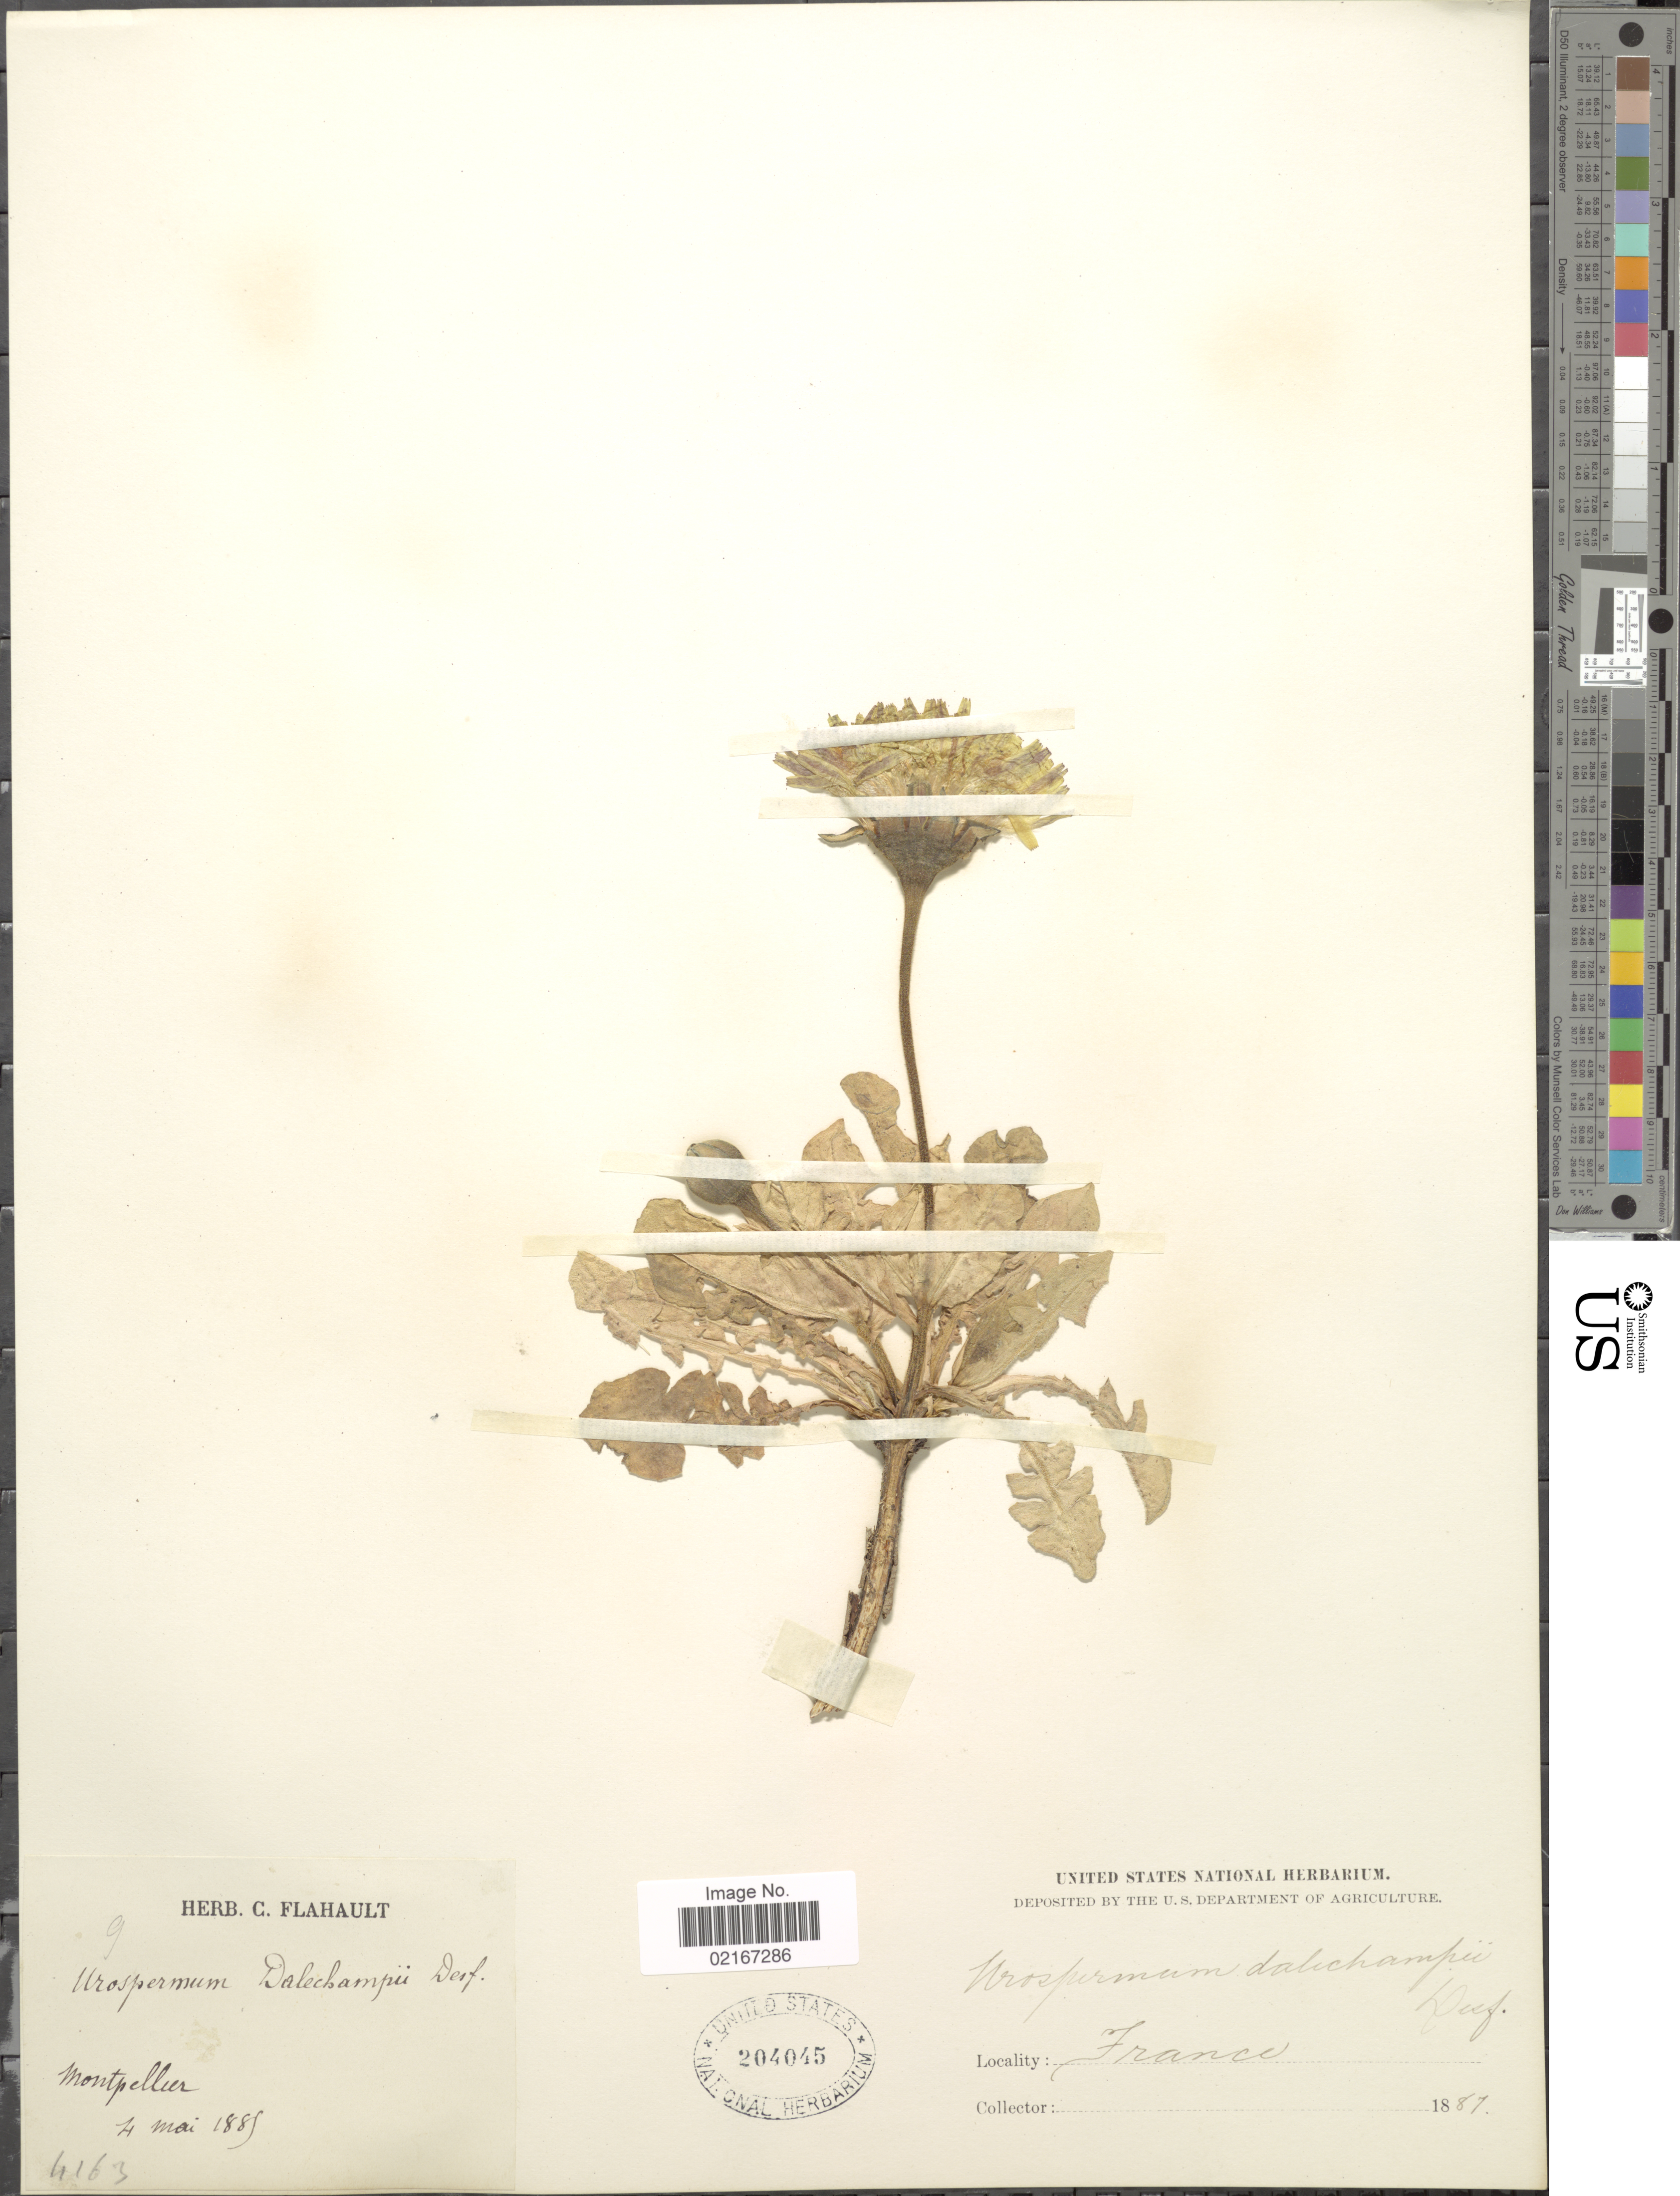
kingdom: Plantae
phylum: Tracheophyta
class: Magnoliopsida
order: Asterales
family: Asteraceae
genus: Urospermum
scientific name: Urospermum dalechampii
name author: (L.) F.W. Schmidt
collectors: ex herb. C. Flahault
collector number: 4163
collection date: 1887-05-04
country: France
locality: Montpellier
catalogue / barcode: US 204045